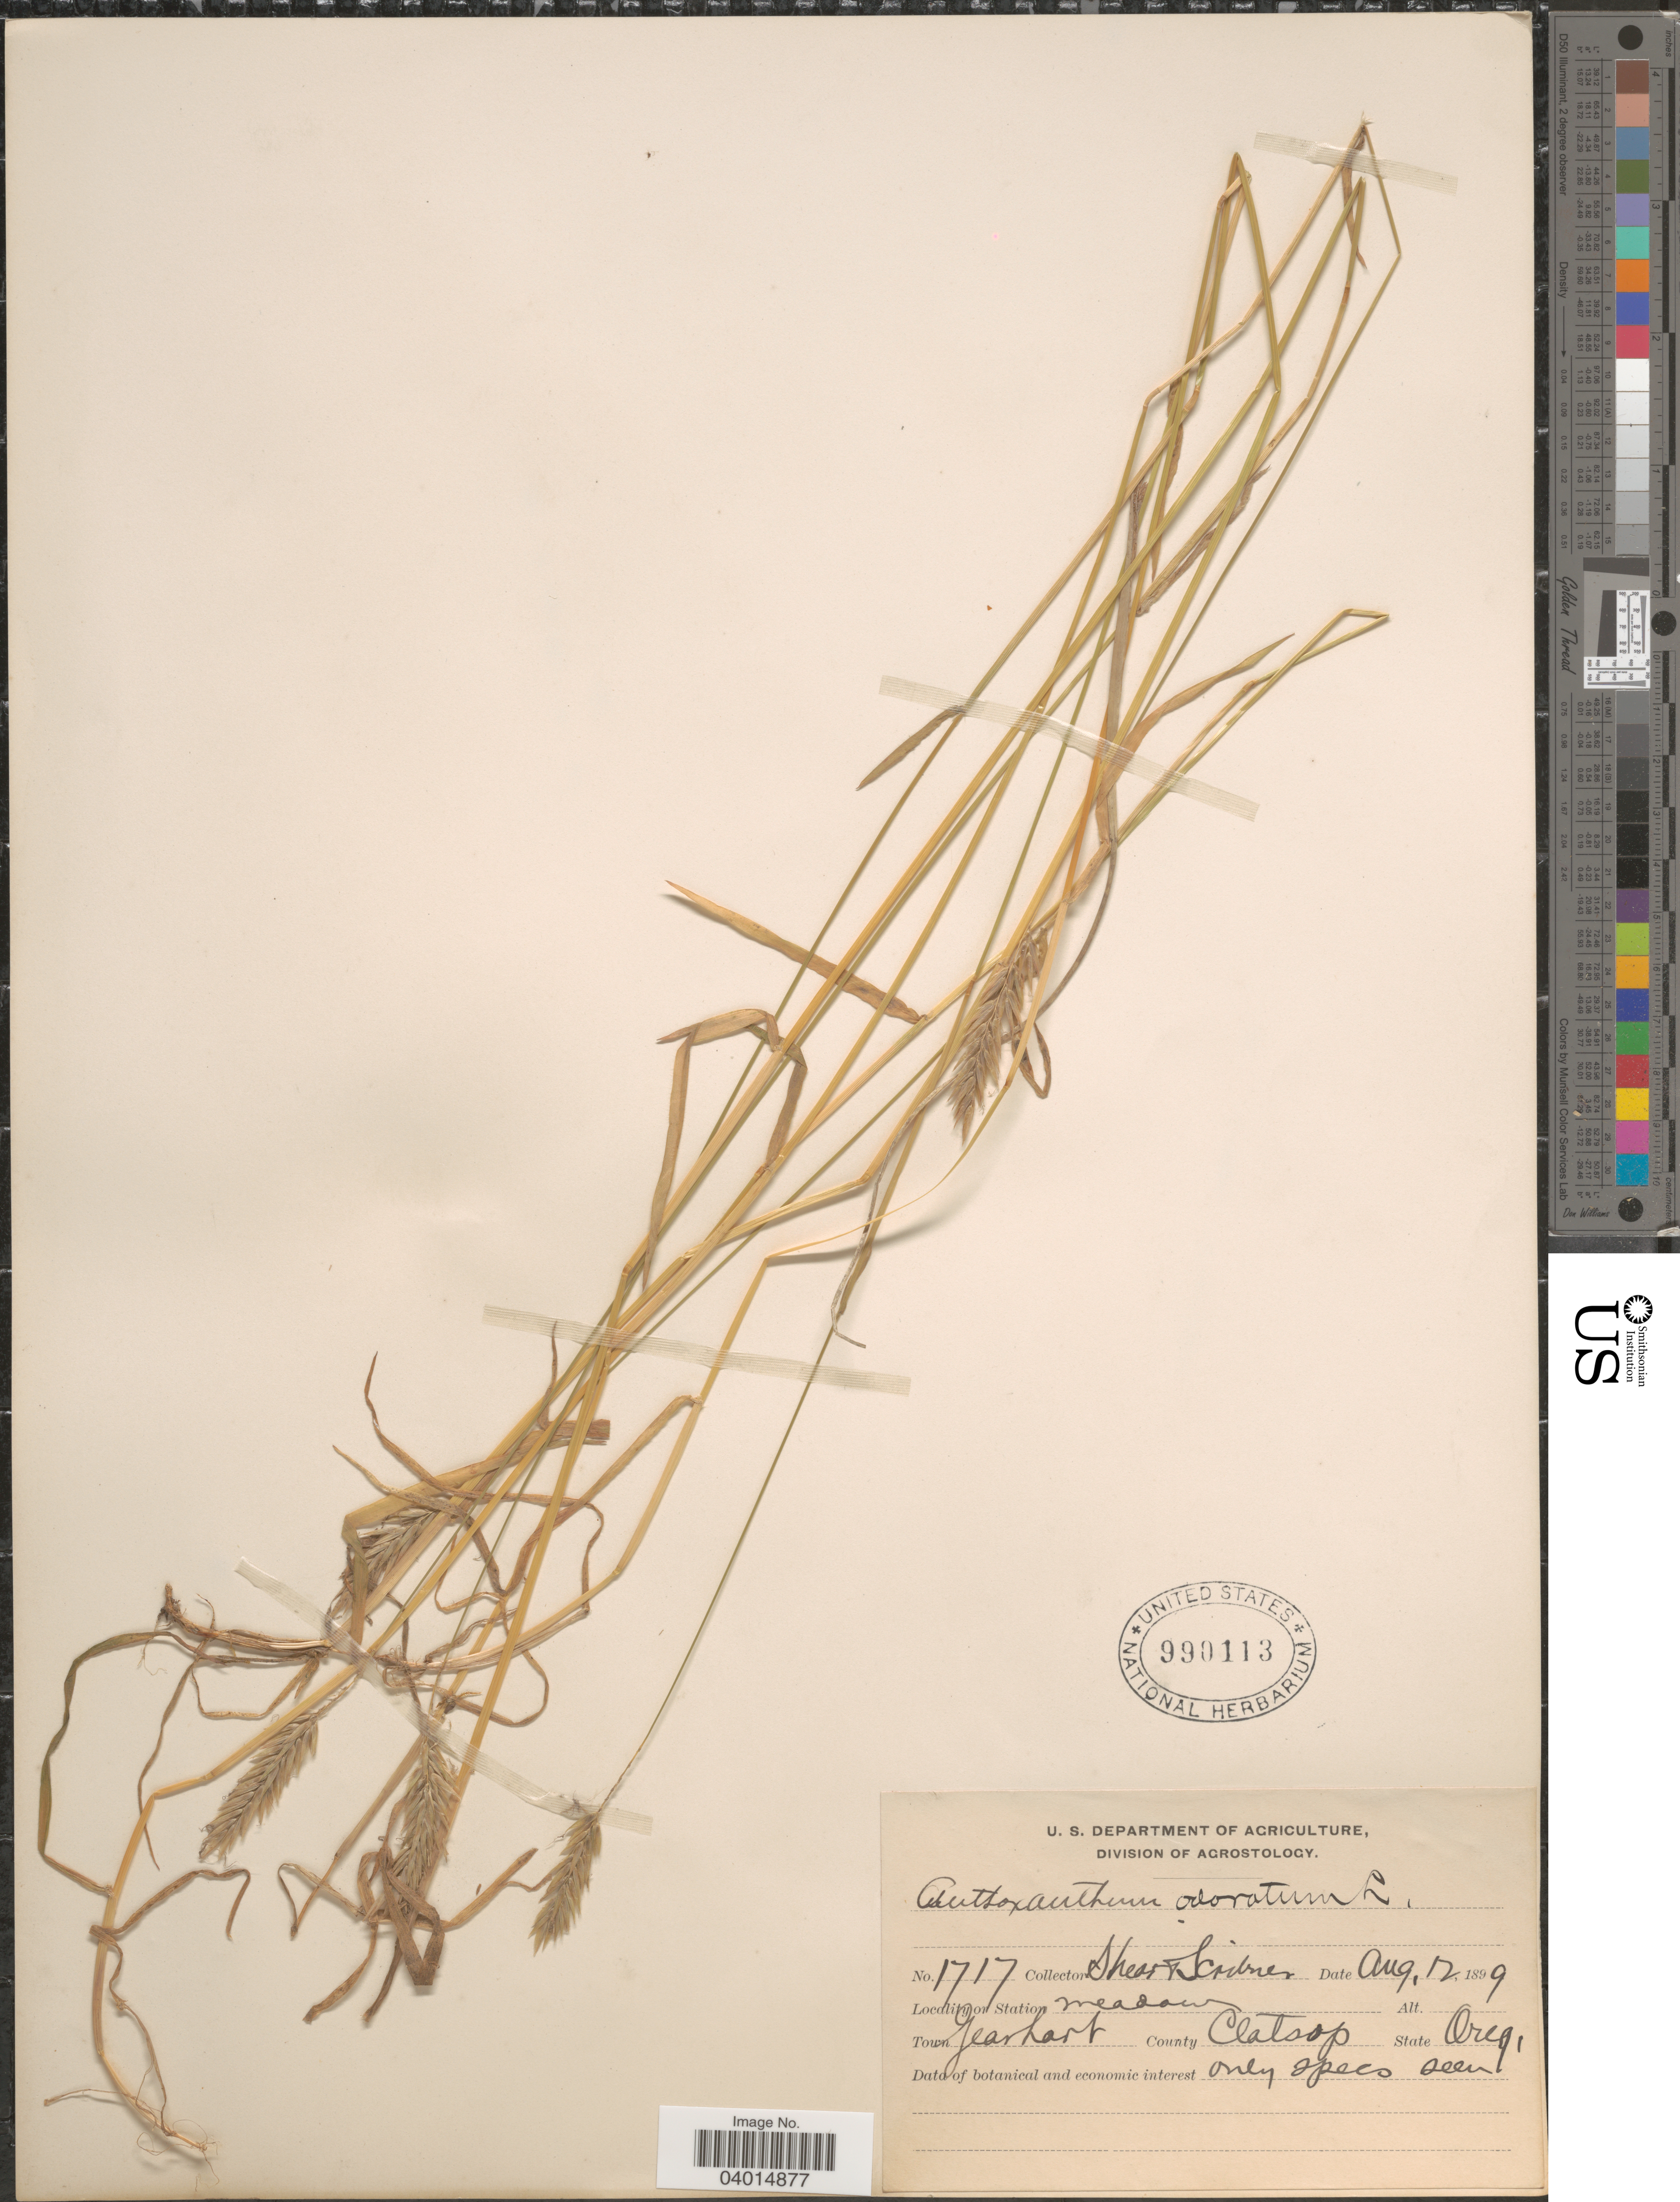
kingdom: Plantae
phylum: Tracheophyta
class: Liliopsida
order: Poales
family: Poaceae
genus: Anthoxanthum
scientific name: Anthoxanthum odoratum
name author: L.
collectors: -- Shear & Scribner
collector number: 1717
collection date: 1899-08-12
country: United States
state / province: Oregon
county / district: Clatsop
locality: Gearhart. County Clatsop.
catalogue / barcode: US 990113